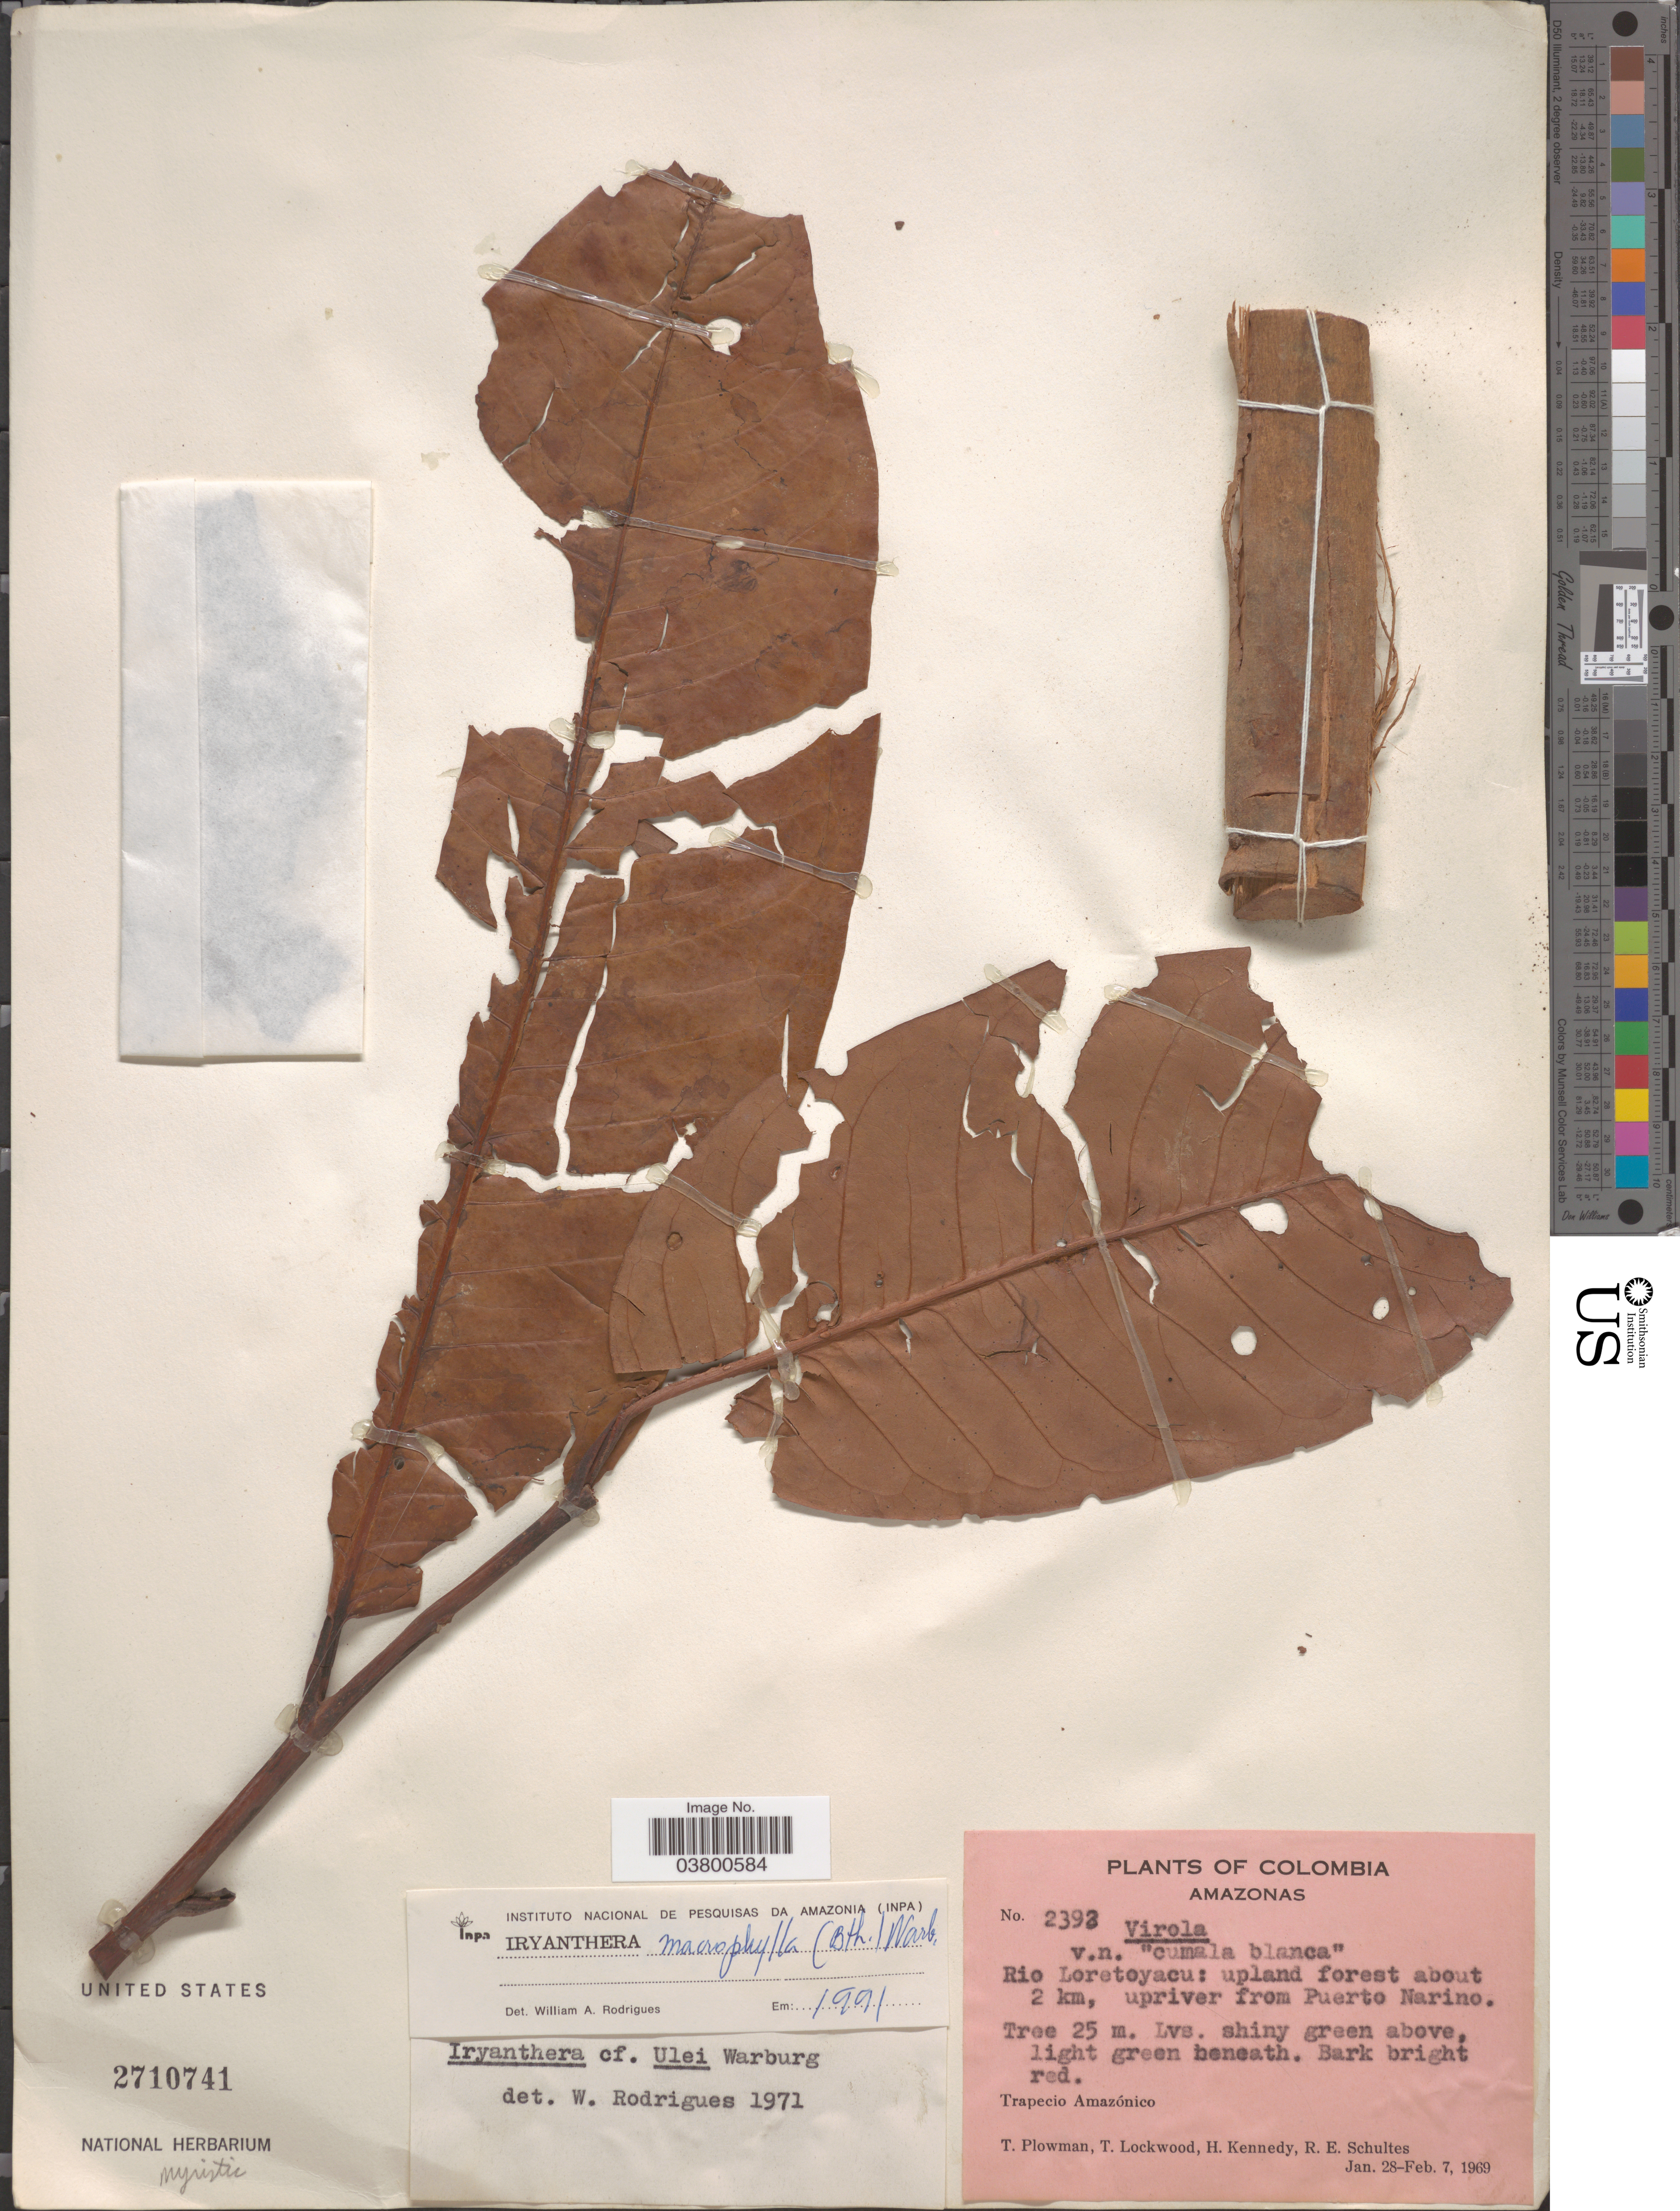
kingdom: Plantae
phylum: Tracheophyta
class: Magnoliopsida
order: Magnoliales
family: Myristicaceae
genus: Iryanthera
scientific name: Iryanthera macrophylla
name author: (Benth.) Warb.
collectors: T. Plowman, T. Lockwood, H. Kennedy & R. E. Schultes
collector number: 2393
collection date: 1969-01-28/1969-02-07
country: Colombia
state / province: Amazônas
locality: Rio Loretoyacu: upland forest about 2 km, upriver from Puerto Narino. Trapecio Amazónico.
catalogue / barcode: US 2710741